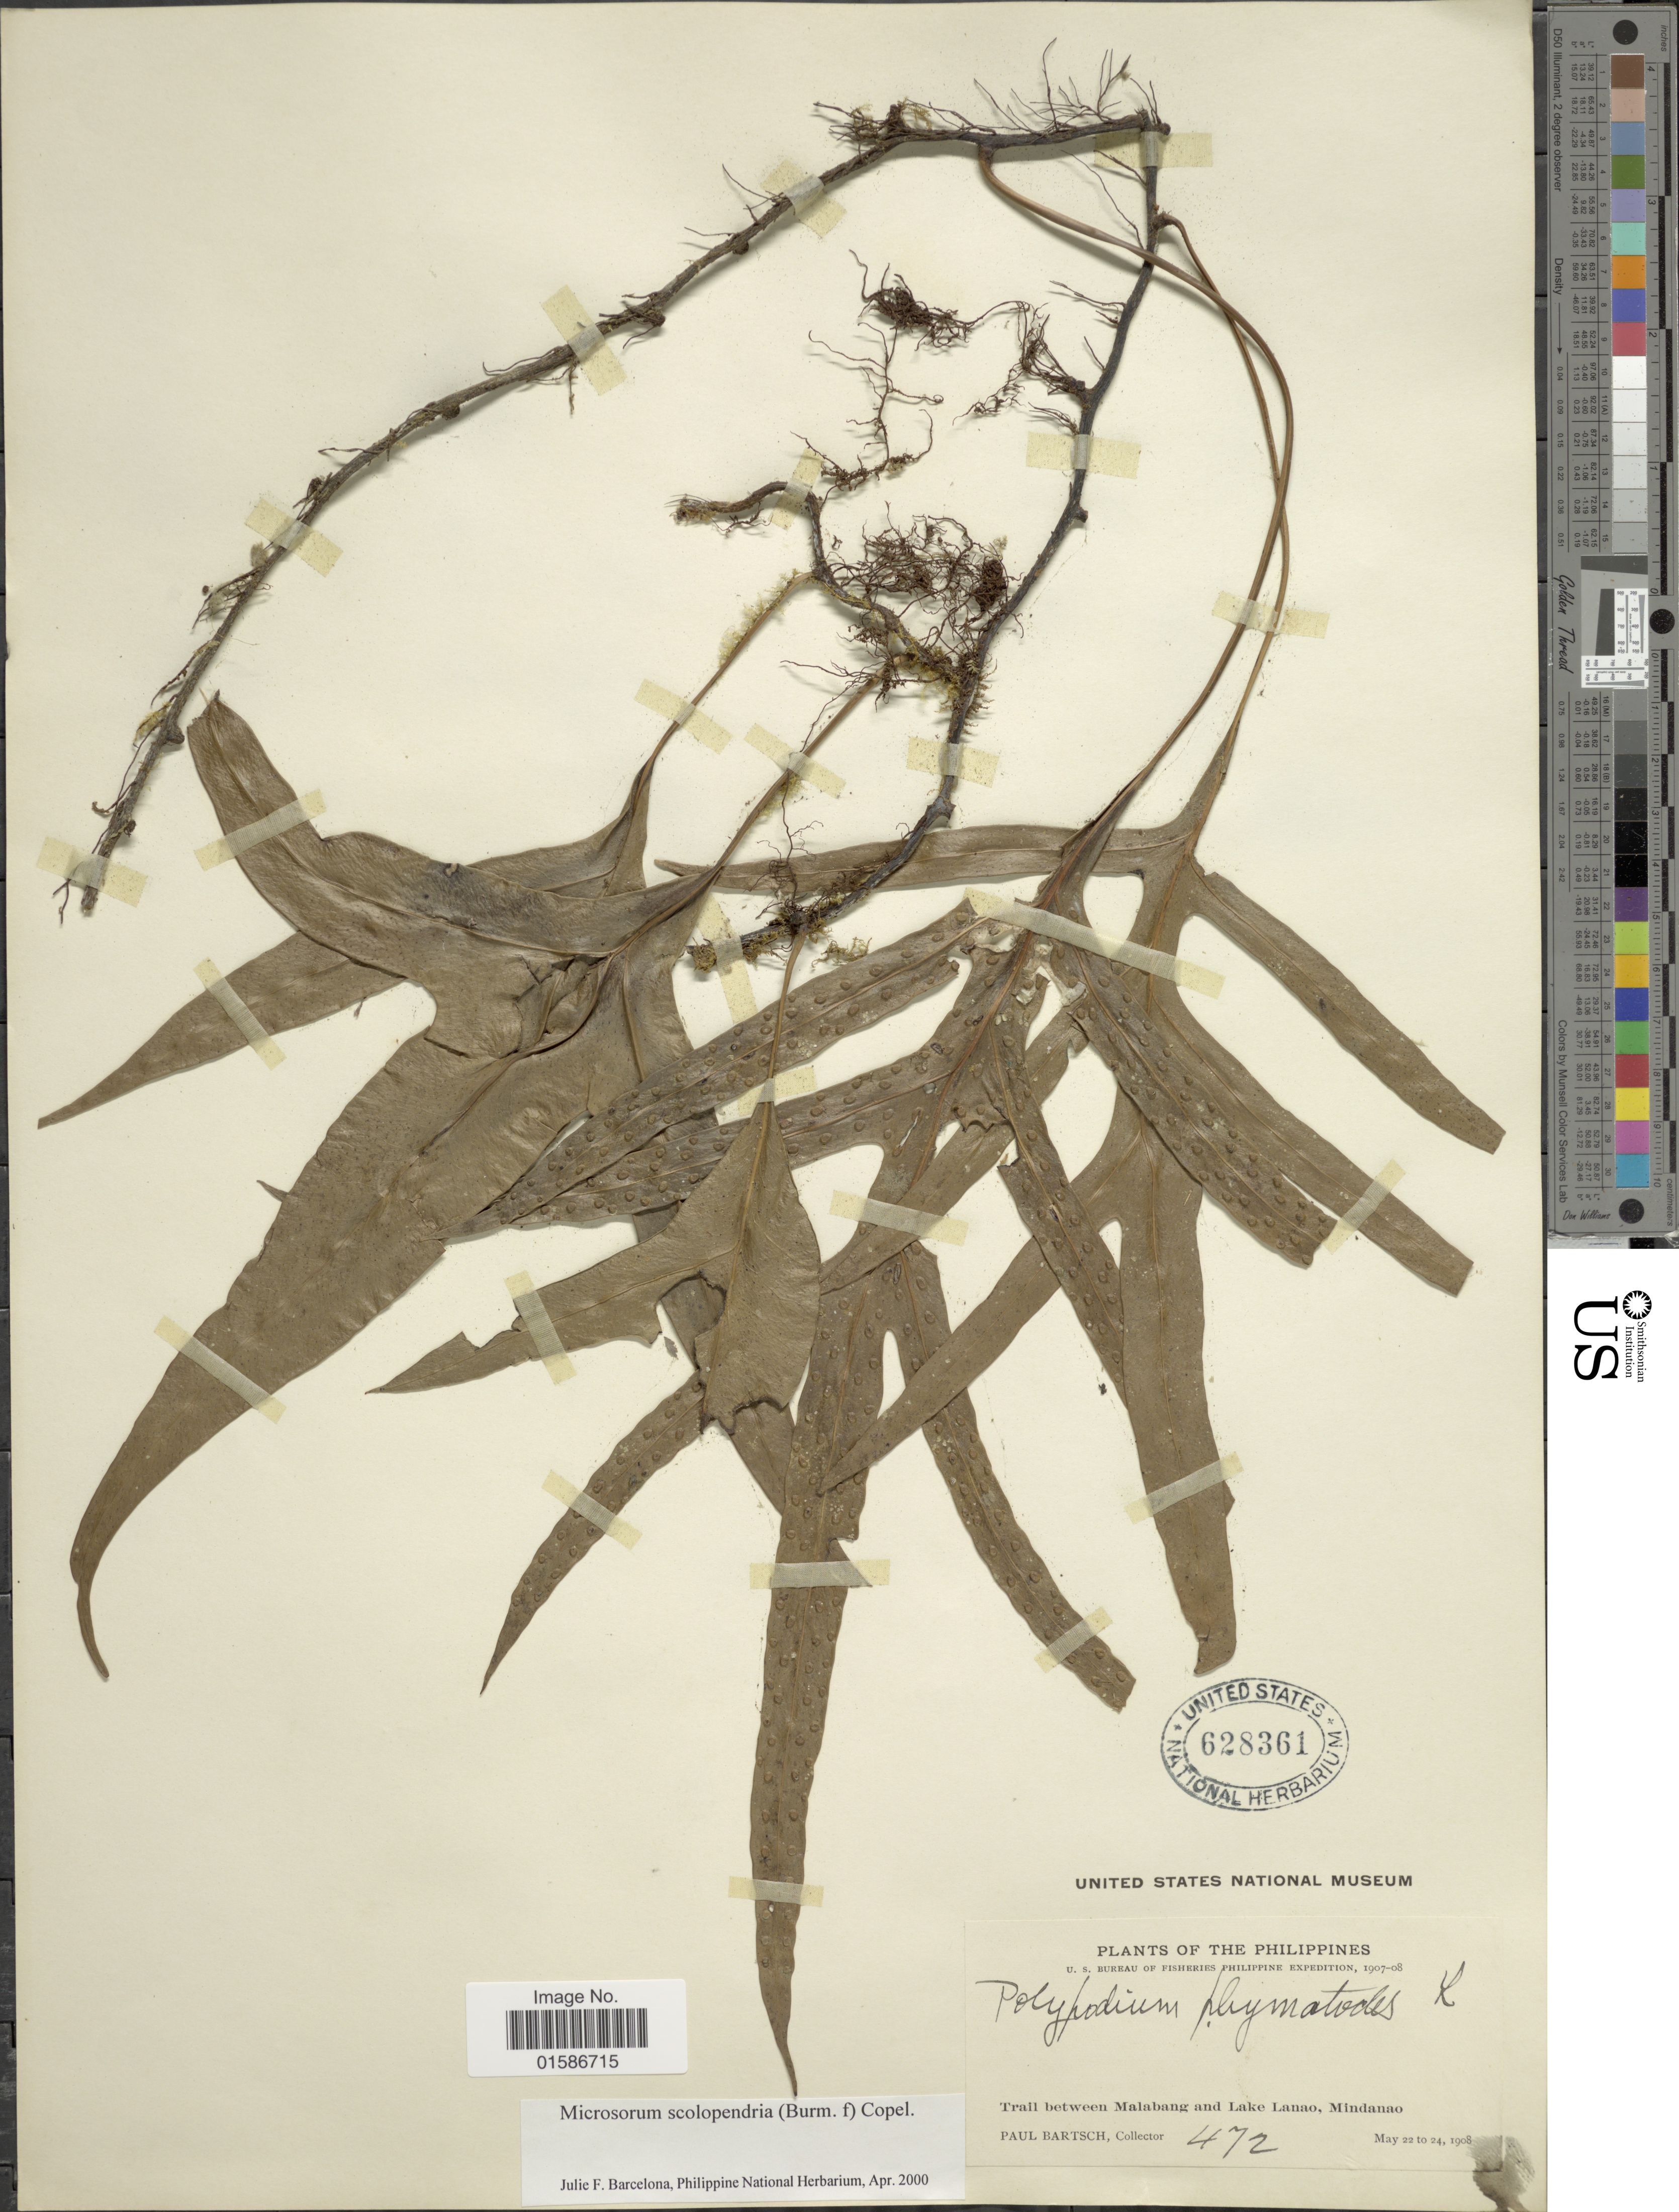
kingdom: Plantae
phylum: Tracheophyta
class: Polypodiopsida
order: Polypodiales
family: Polypodiaceae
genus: Microsorum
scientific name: Microsorum scolopendria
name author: (Burm. f.) Copel.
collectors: P. Bartsch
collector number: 472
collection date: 1908-05-22/1908-05-24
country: Philippines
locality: Trail between Malabang and Lake Lanao, Mindanao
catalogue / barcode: US 628361